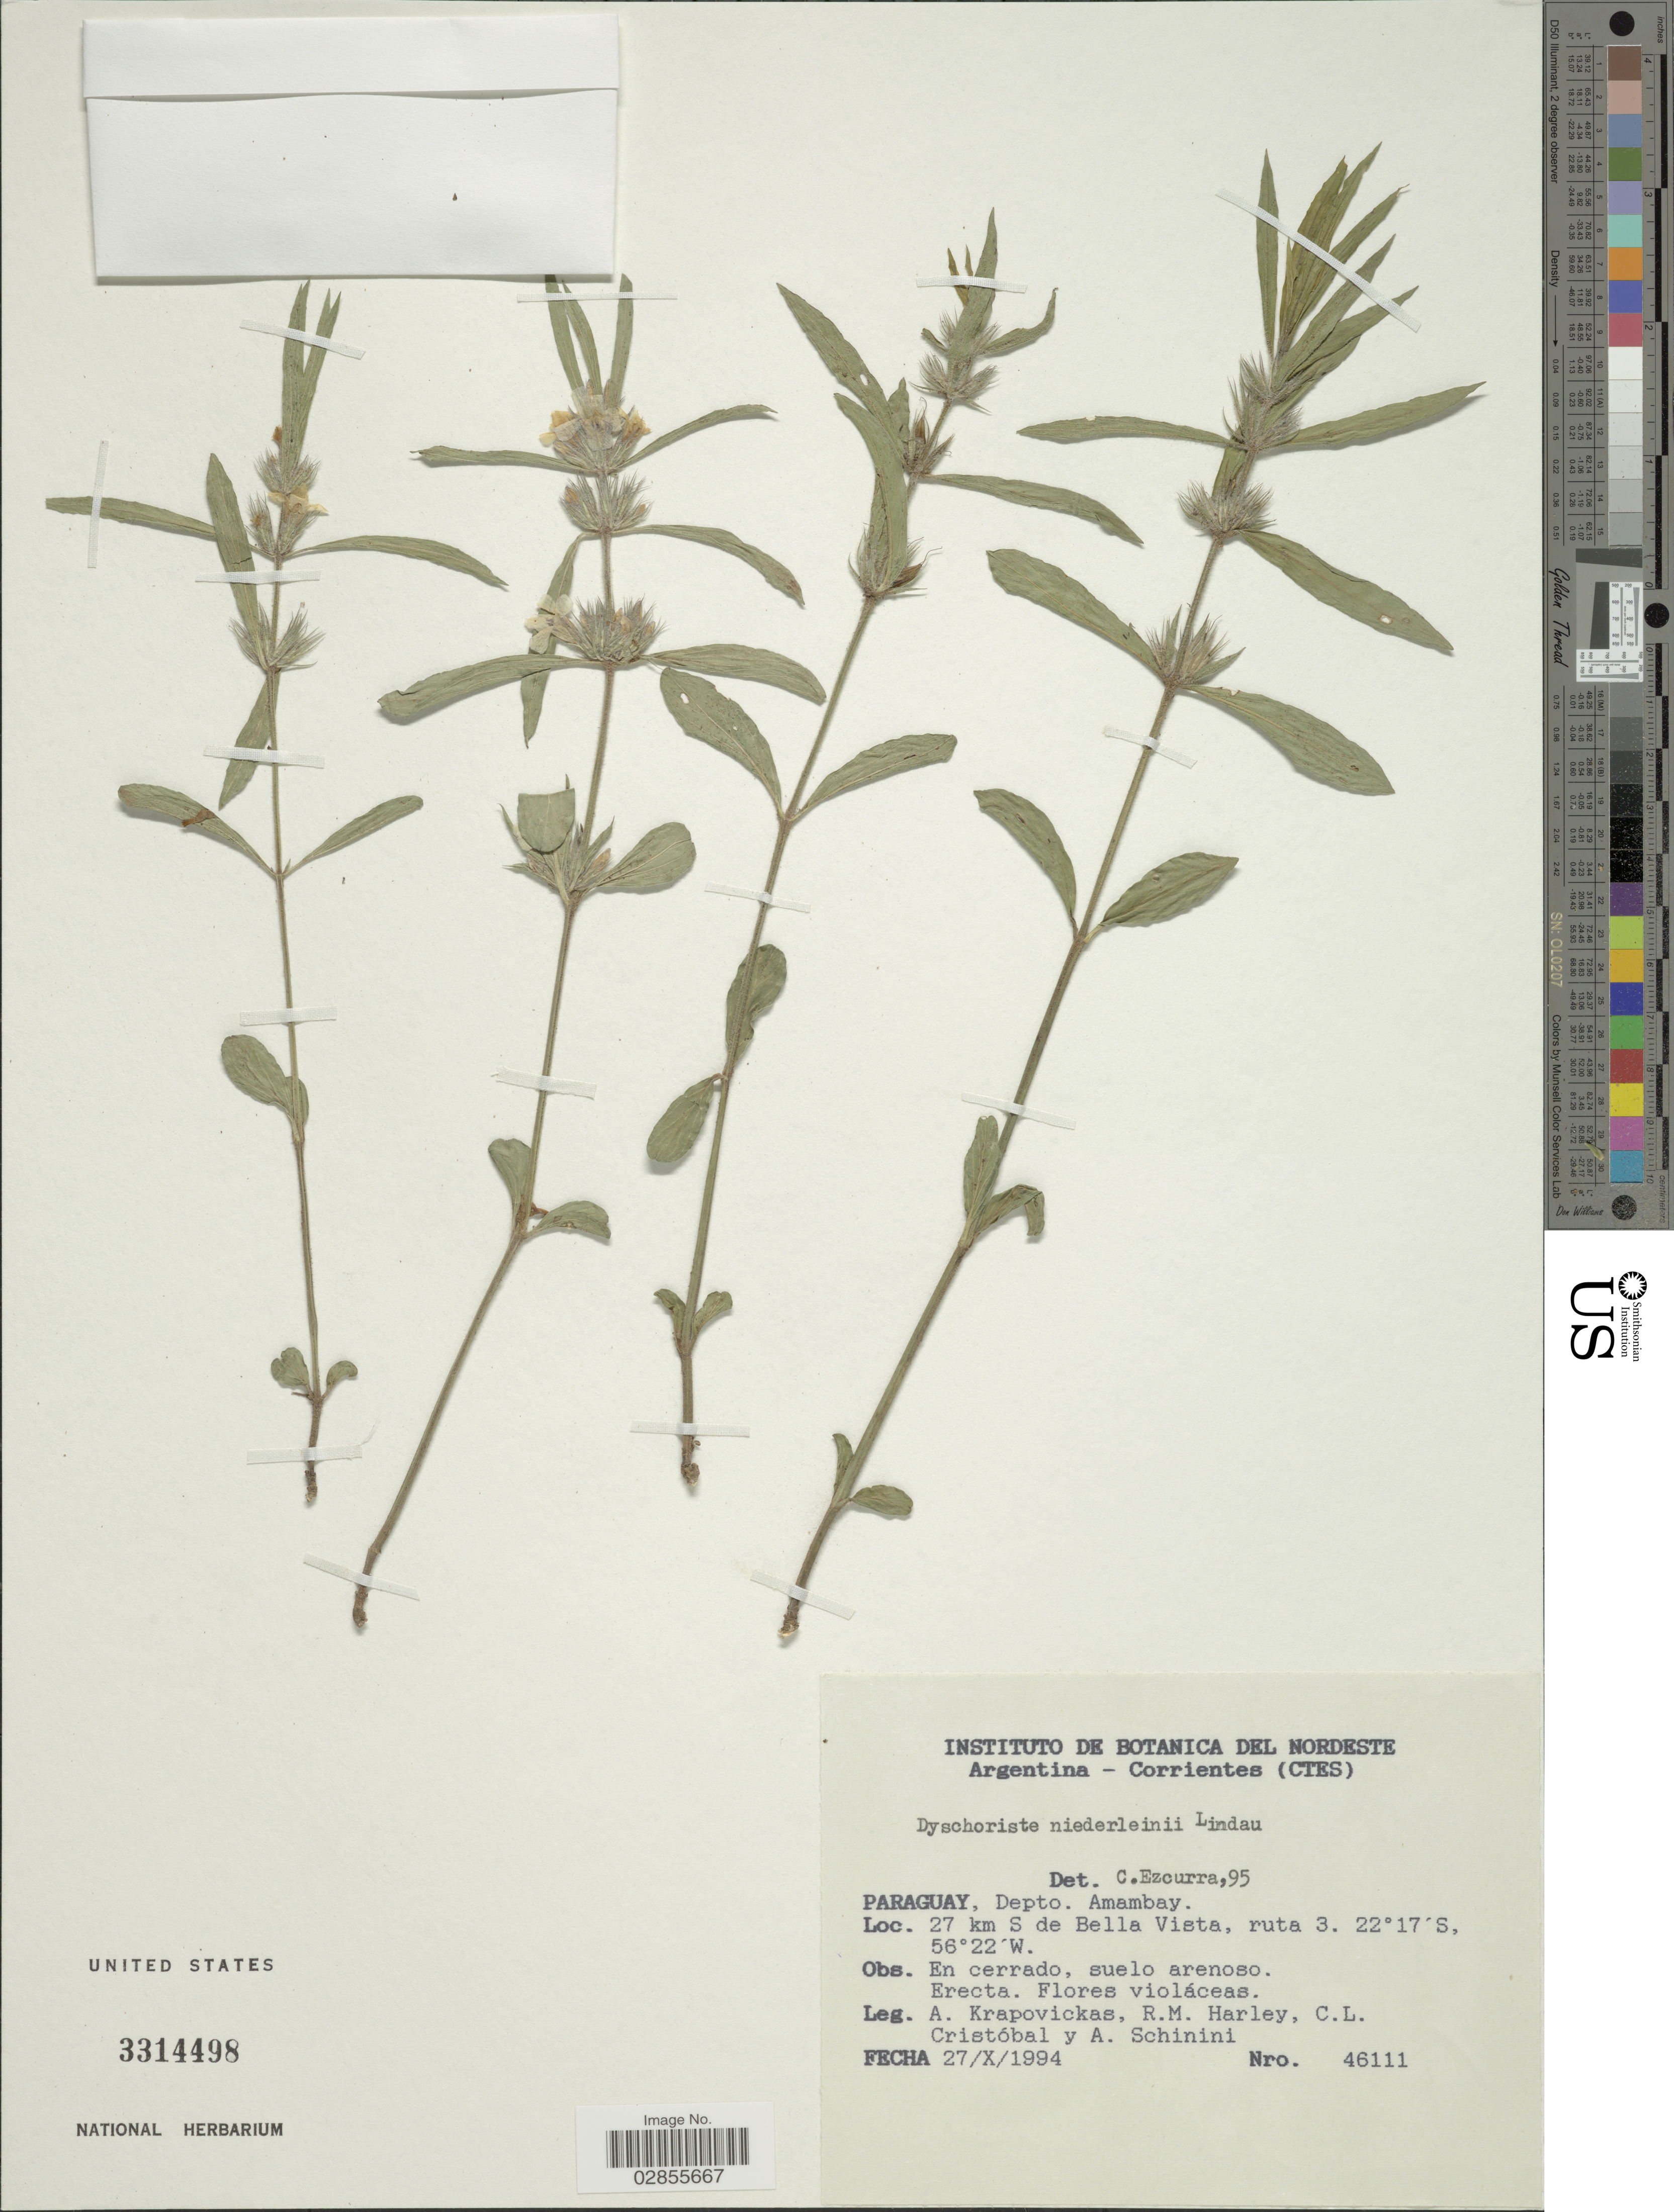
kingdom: Plantae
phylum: Tracheophyta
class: Magnoliopsida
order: Lamiales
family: Acanthaceae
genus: Dyschoriste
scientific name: Dyschoriste lavandulacea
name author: (Nees) Kuntze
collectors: A. Krapovickas, R. M. Harley, C. L. Cristóbal & A. Schinini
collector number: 46111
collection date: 1994-10-27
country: Paraguay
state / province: Amambay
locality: Depto. Amambay. 27 km S de Bella Vista, ruta 3.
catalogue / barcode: US 3314498